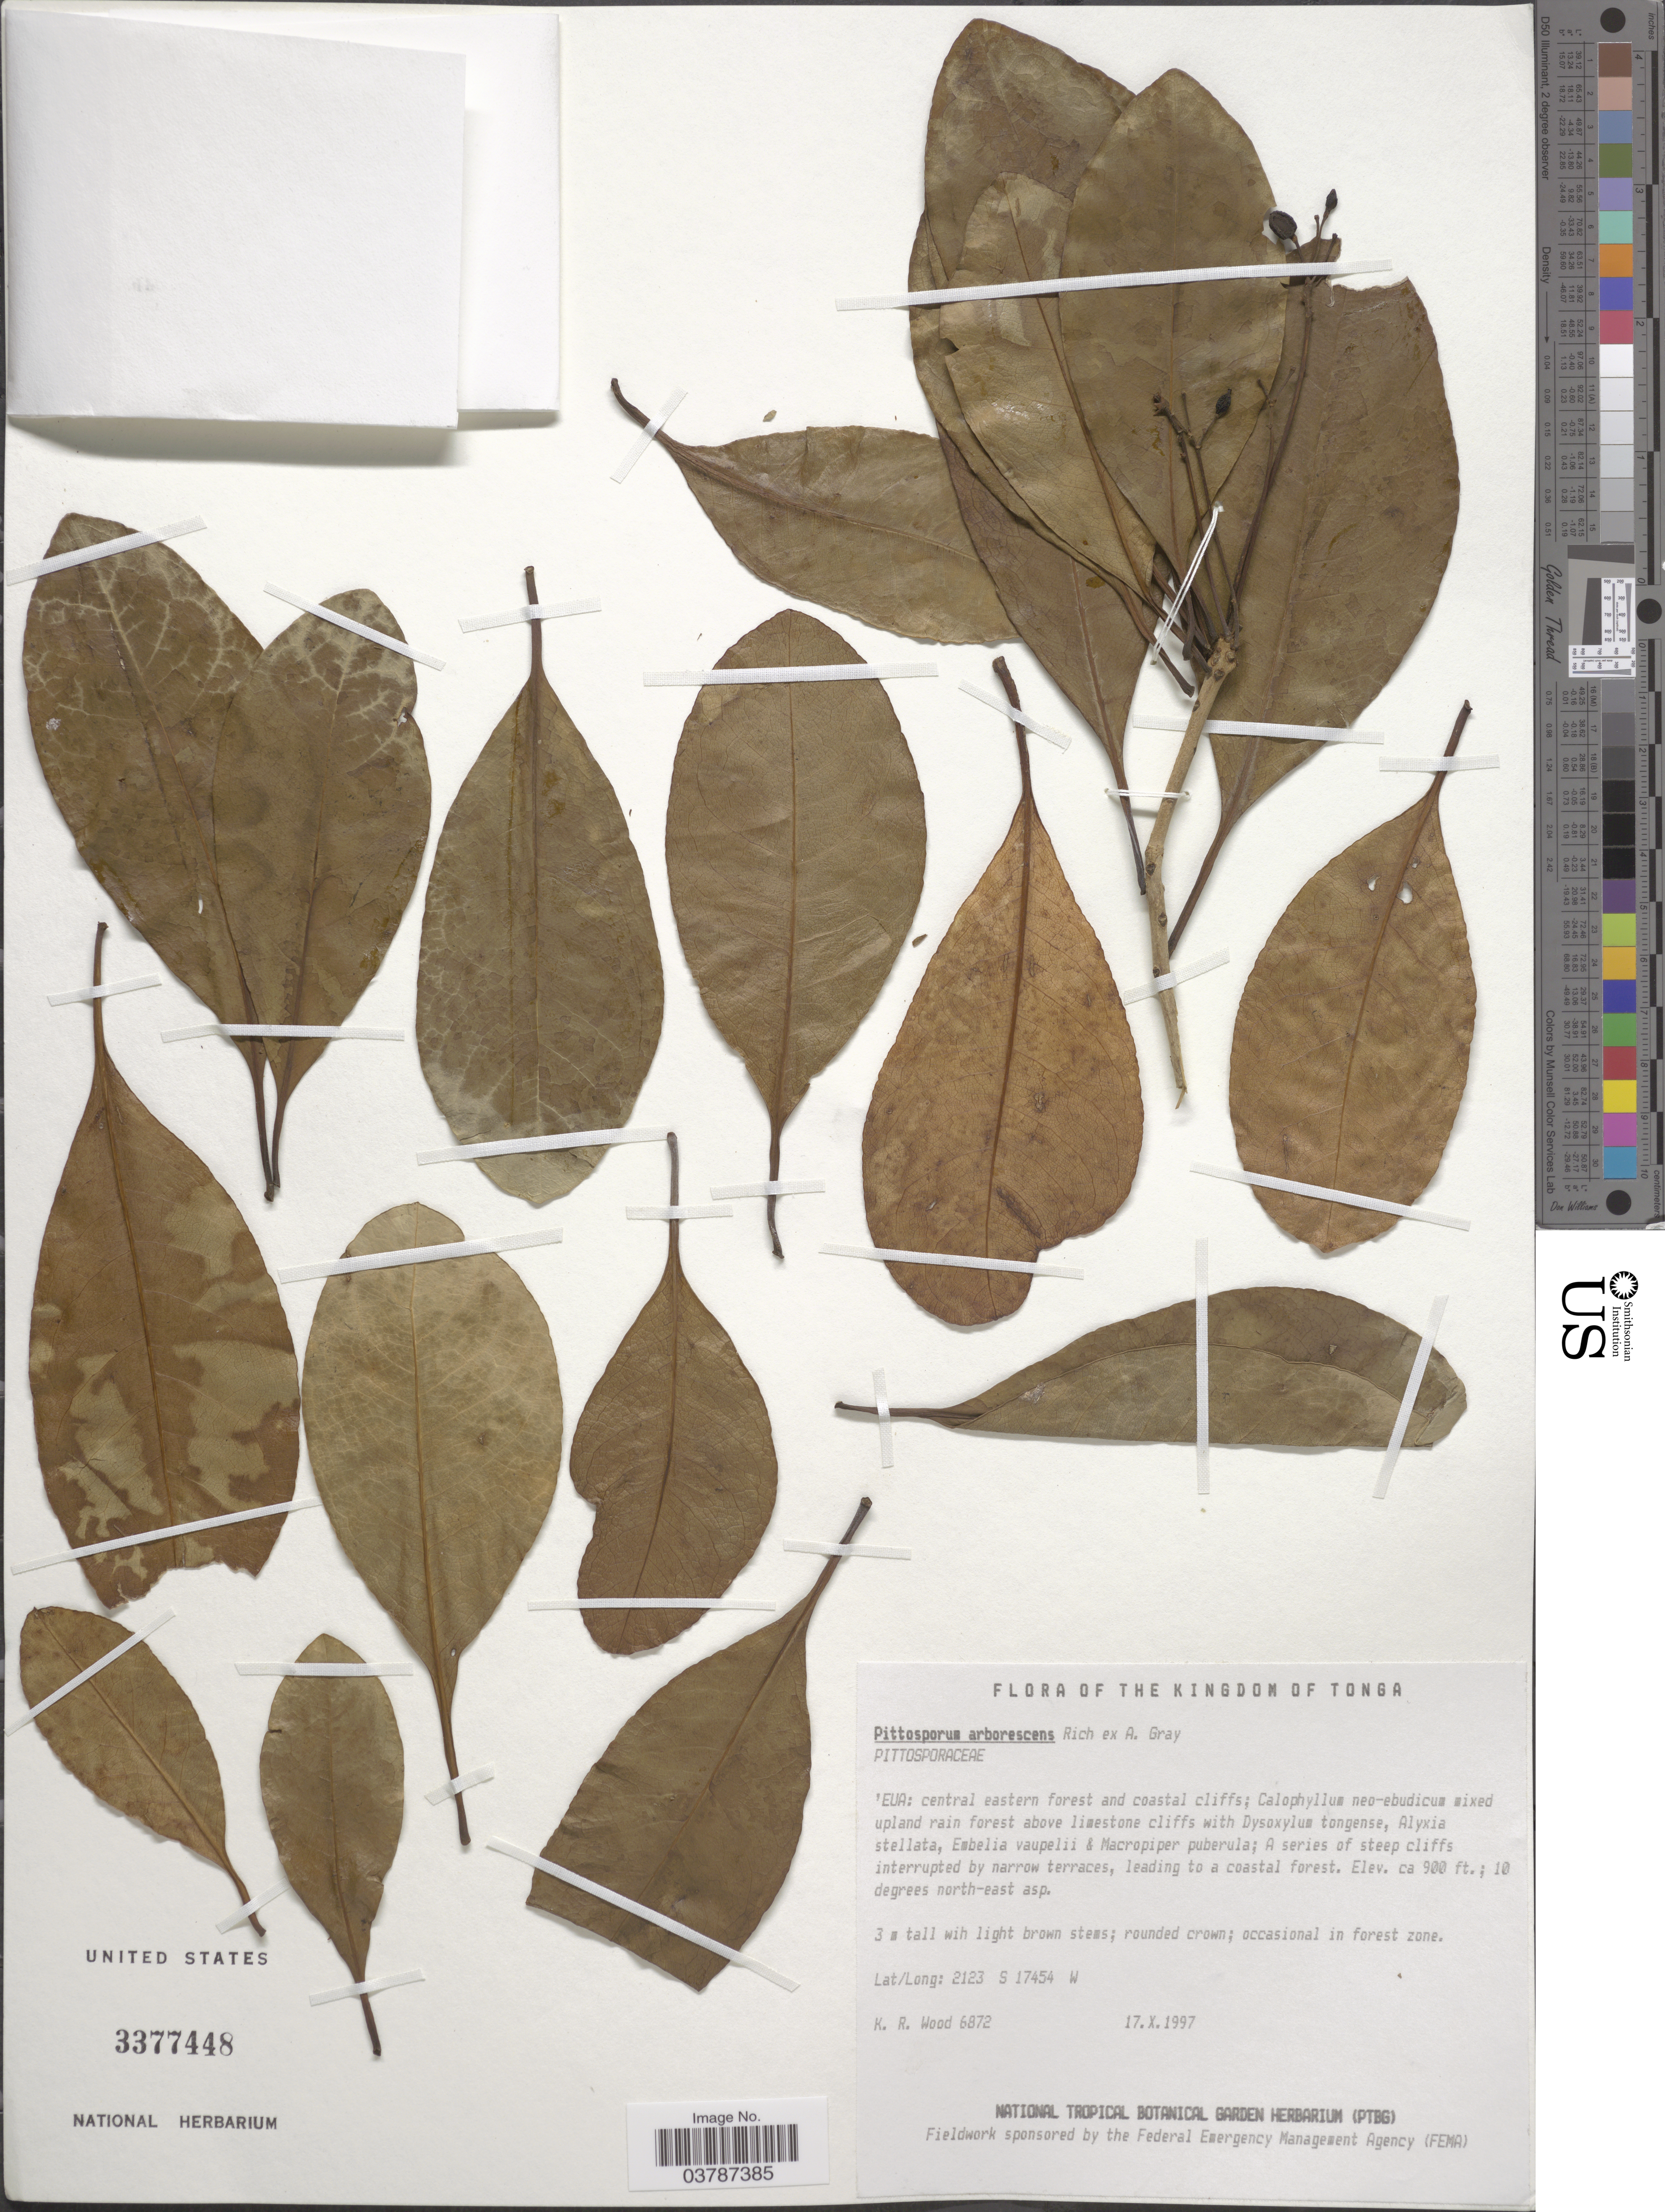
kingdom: Plantae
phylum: Tracheophyta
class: Magnoliopsida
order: Apiales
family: Pittosporaceae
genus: Pittosporum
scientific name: Pittosporum arborescens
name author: Rich. ex A. Gray in Wilkes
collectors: K. R. Wood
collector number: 6872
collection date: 1997-10-17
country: Tonga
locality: The Kingdom of Tonga. Eua: central eastern forest and coastal cliffs.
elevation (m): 274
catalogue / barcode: US 3377448